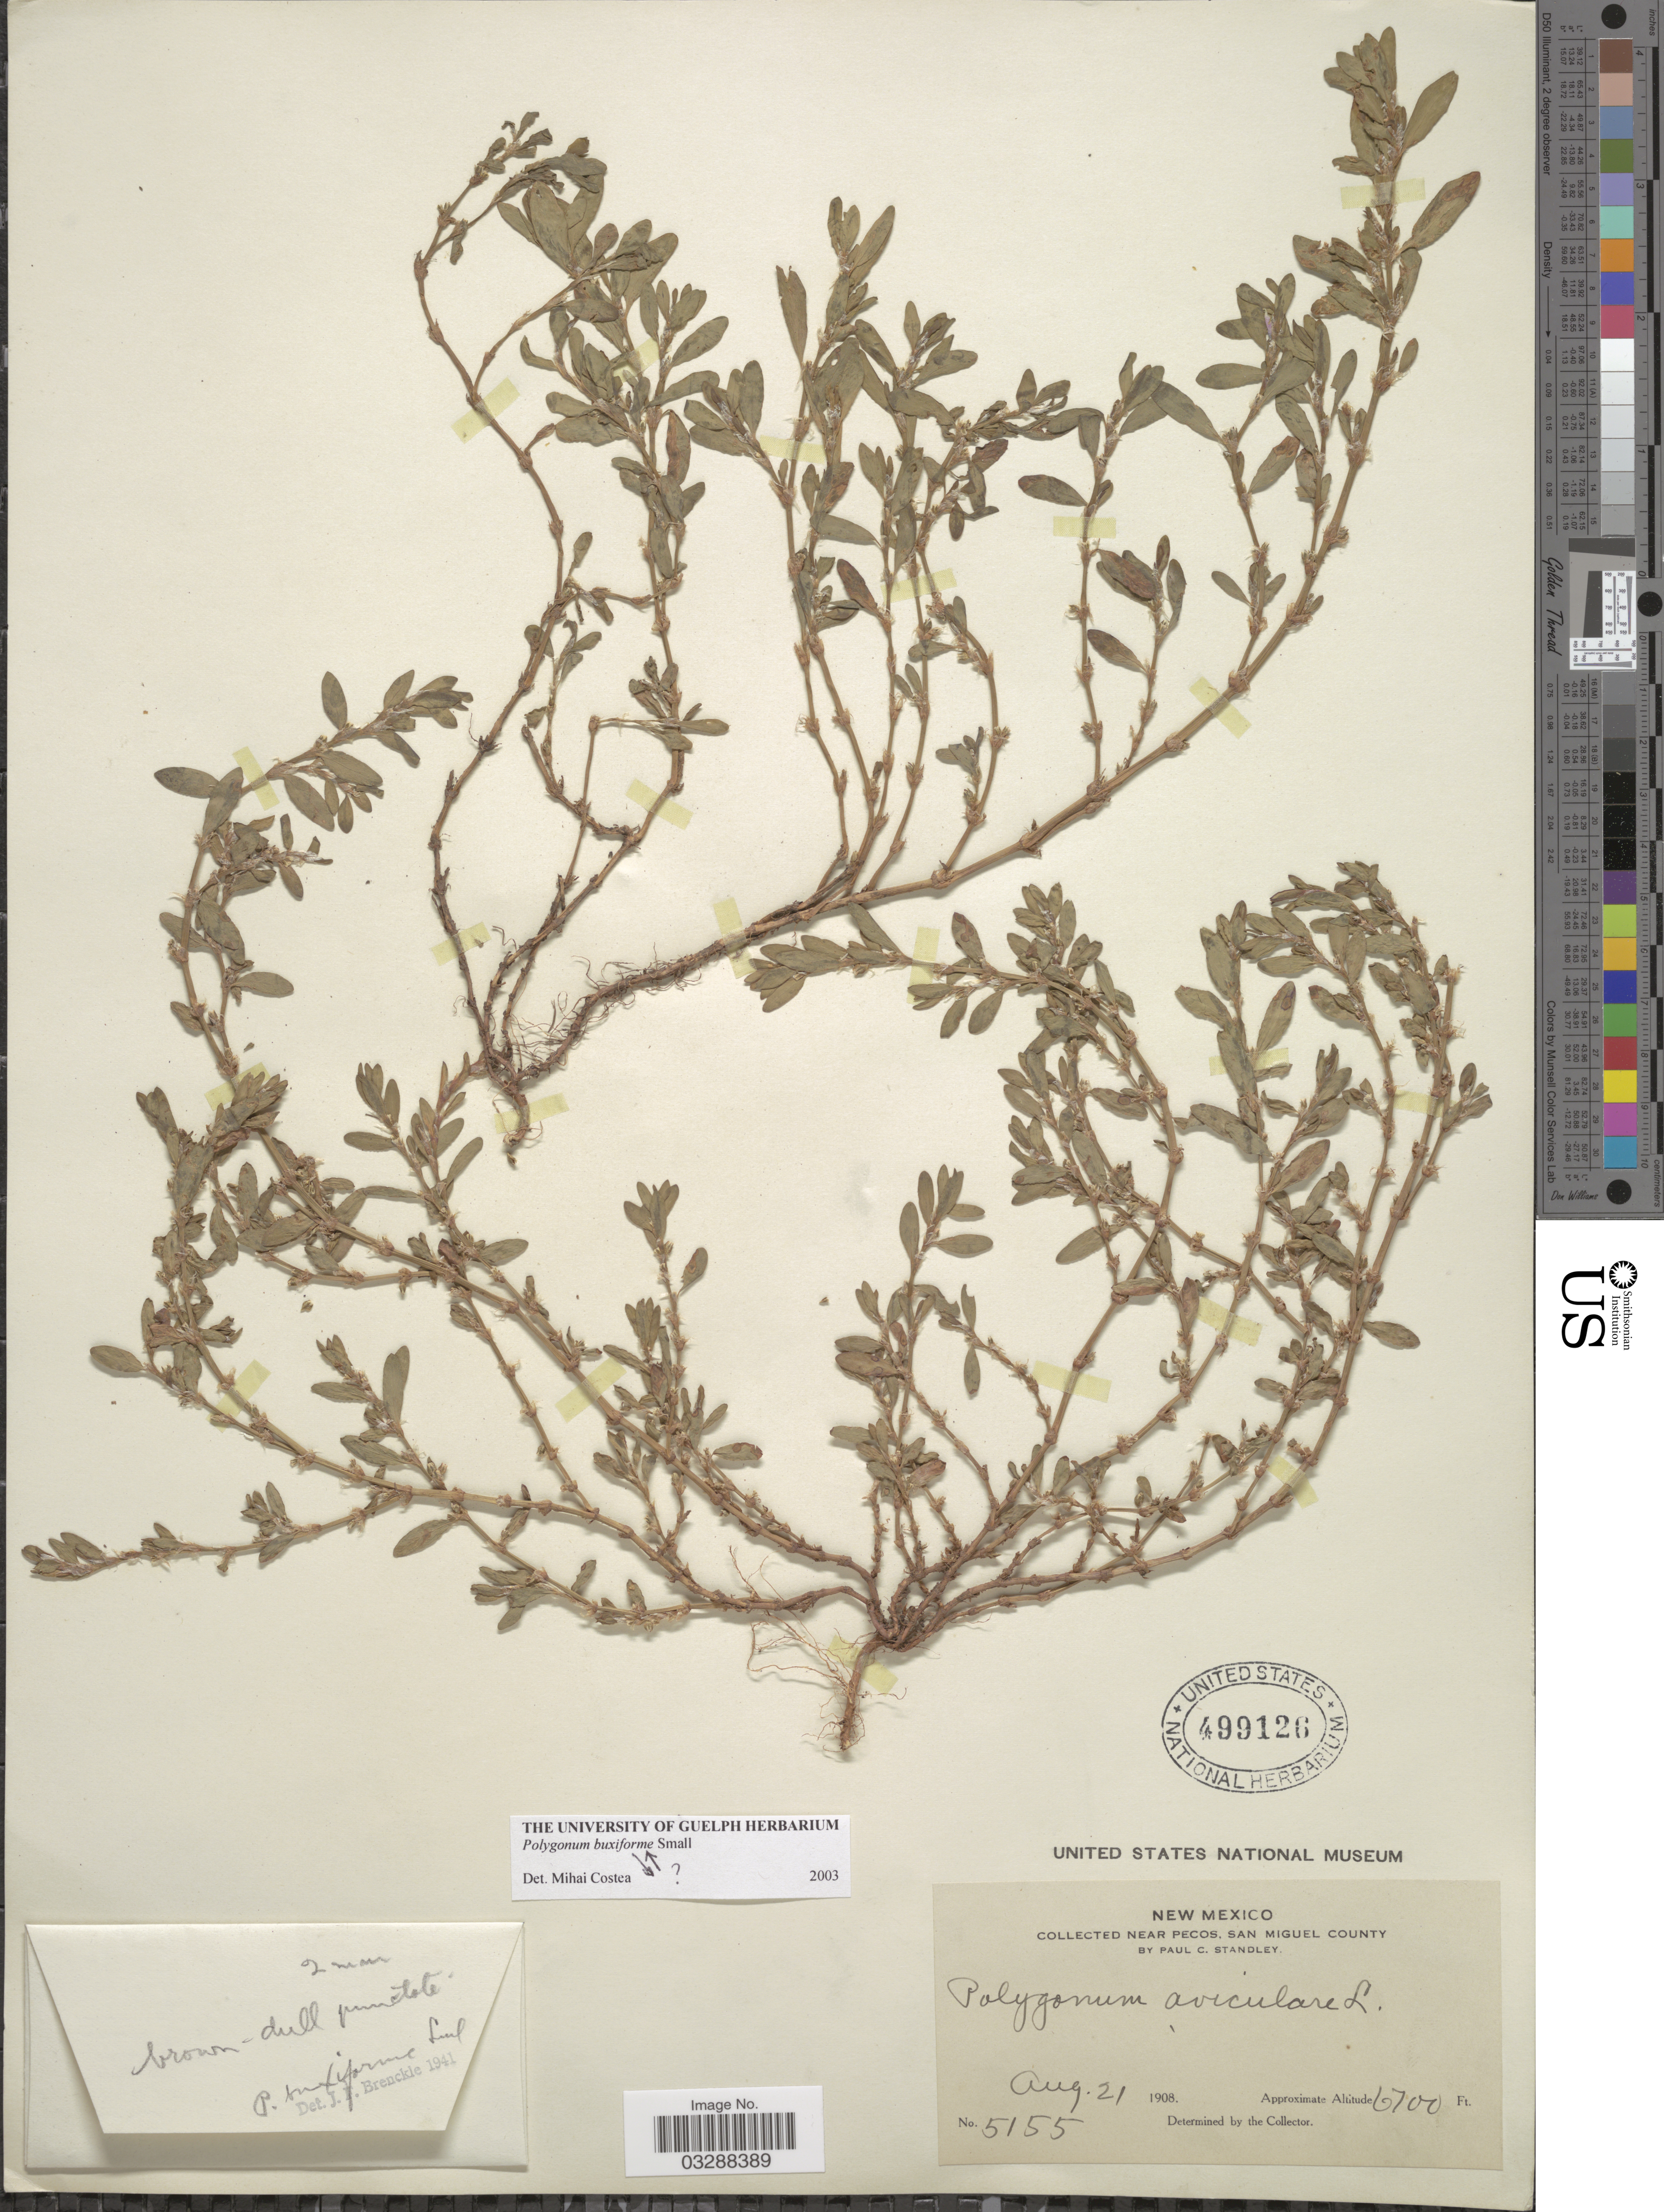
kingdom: Plantae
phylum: Tracheophyta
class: Magnoliopsida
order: Caryophyllales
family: Polygonaceae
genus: Polygonum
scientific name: Polygonum buxiforme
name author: Small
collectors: P. C. Standley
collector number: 5155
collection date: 1908-08-21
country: United States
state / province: New Mexico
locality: Near Pecos, San Miguel County.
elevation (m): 2042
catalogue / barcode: US 499126